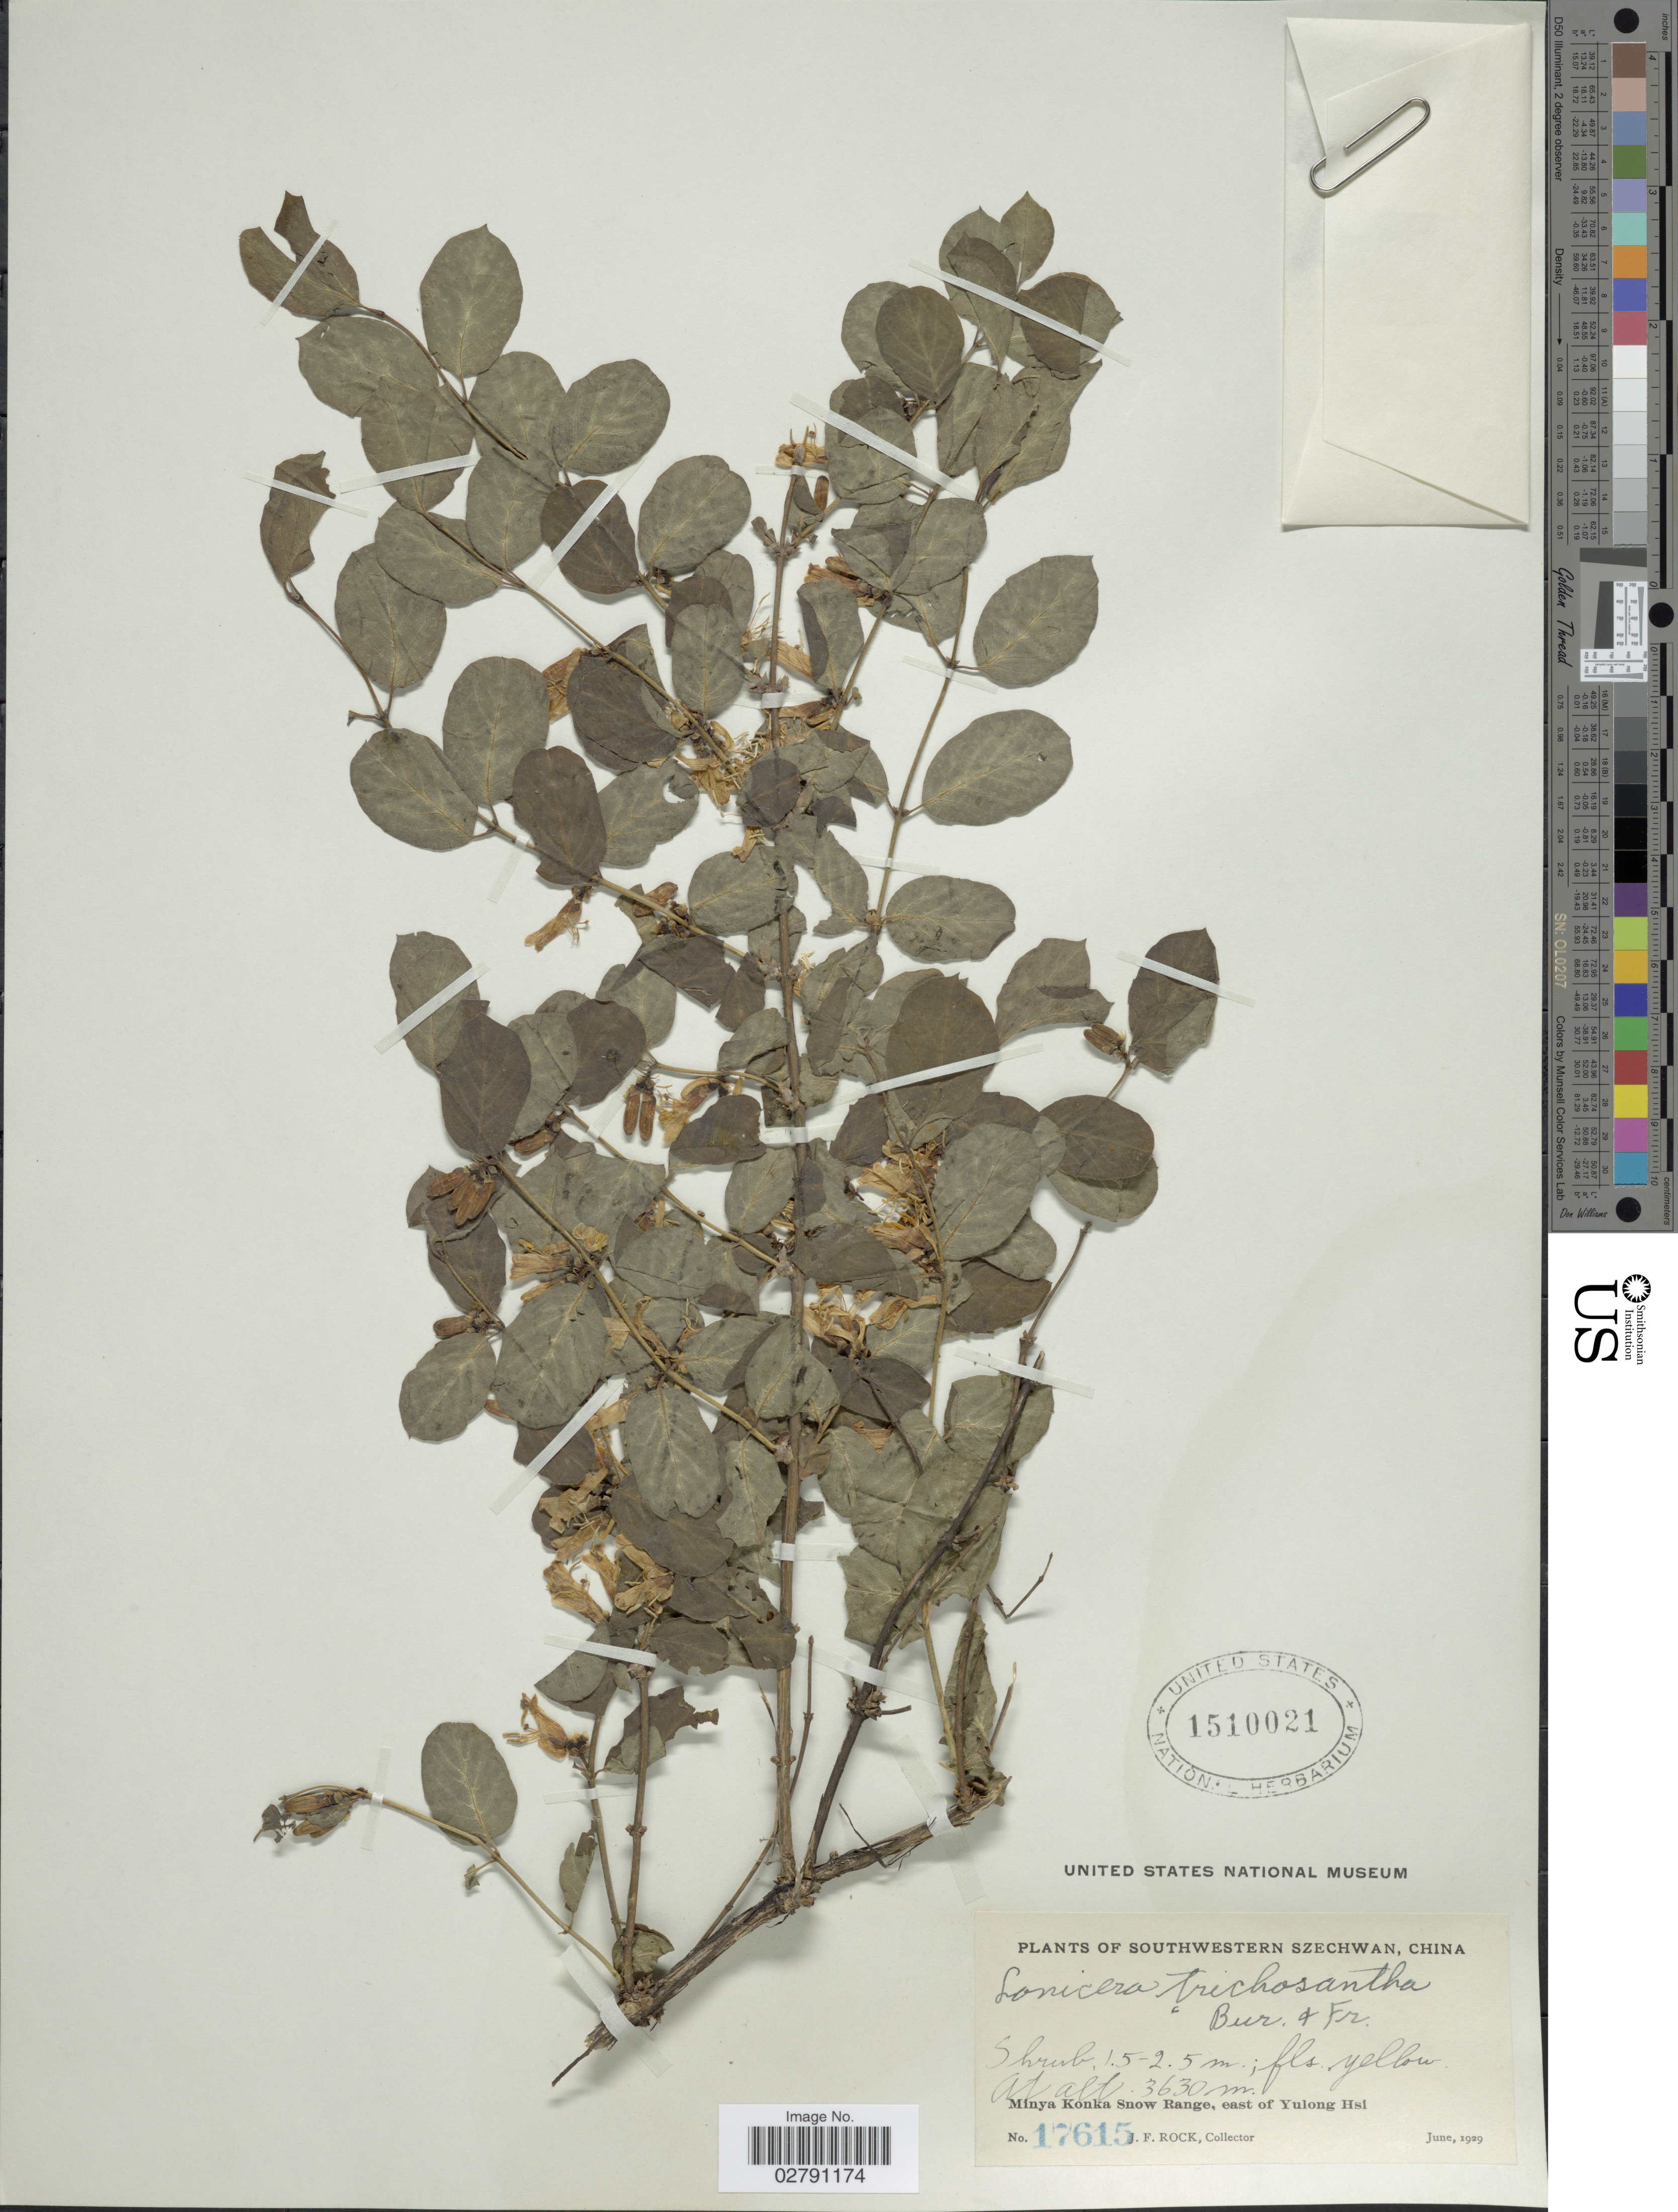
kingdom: Plantae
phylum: Tracheophyta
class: Magnoliopsida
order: Dipsacales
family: Caprifoliaceae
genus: Lonicera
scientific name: Lonicera trichosantha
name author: Bureau & Franch.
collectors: J. Rock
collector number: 17615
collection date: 1929-06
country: China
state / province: Sichuan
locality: Southwestern Szechwan. Minya Konka Snow Range, east of Yulong Hsi.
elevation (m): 3630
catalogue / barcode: US 1510021